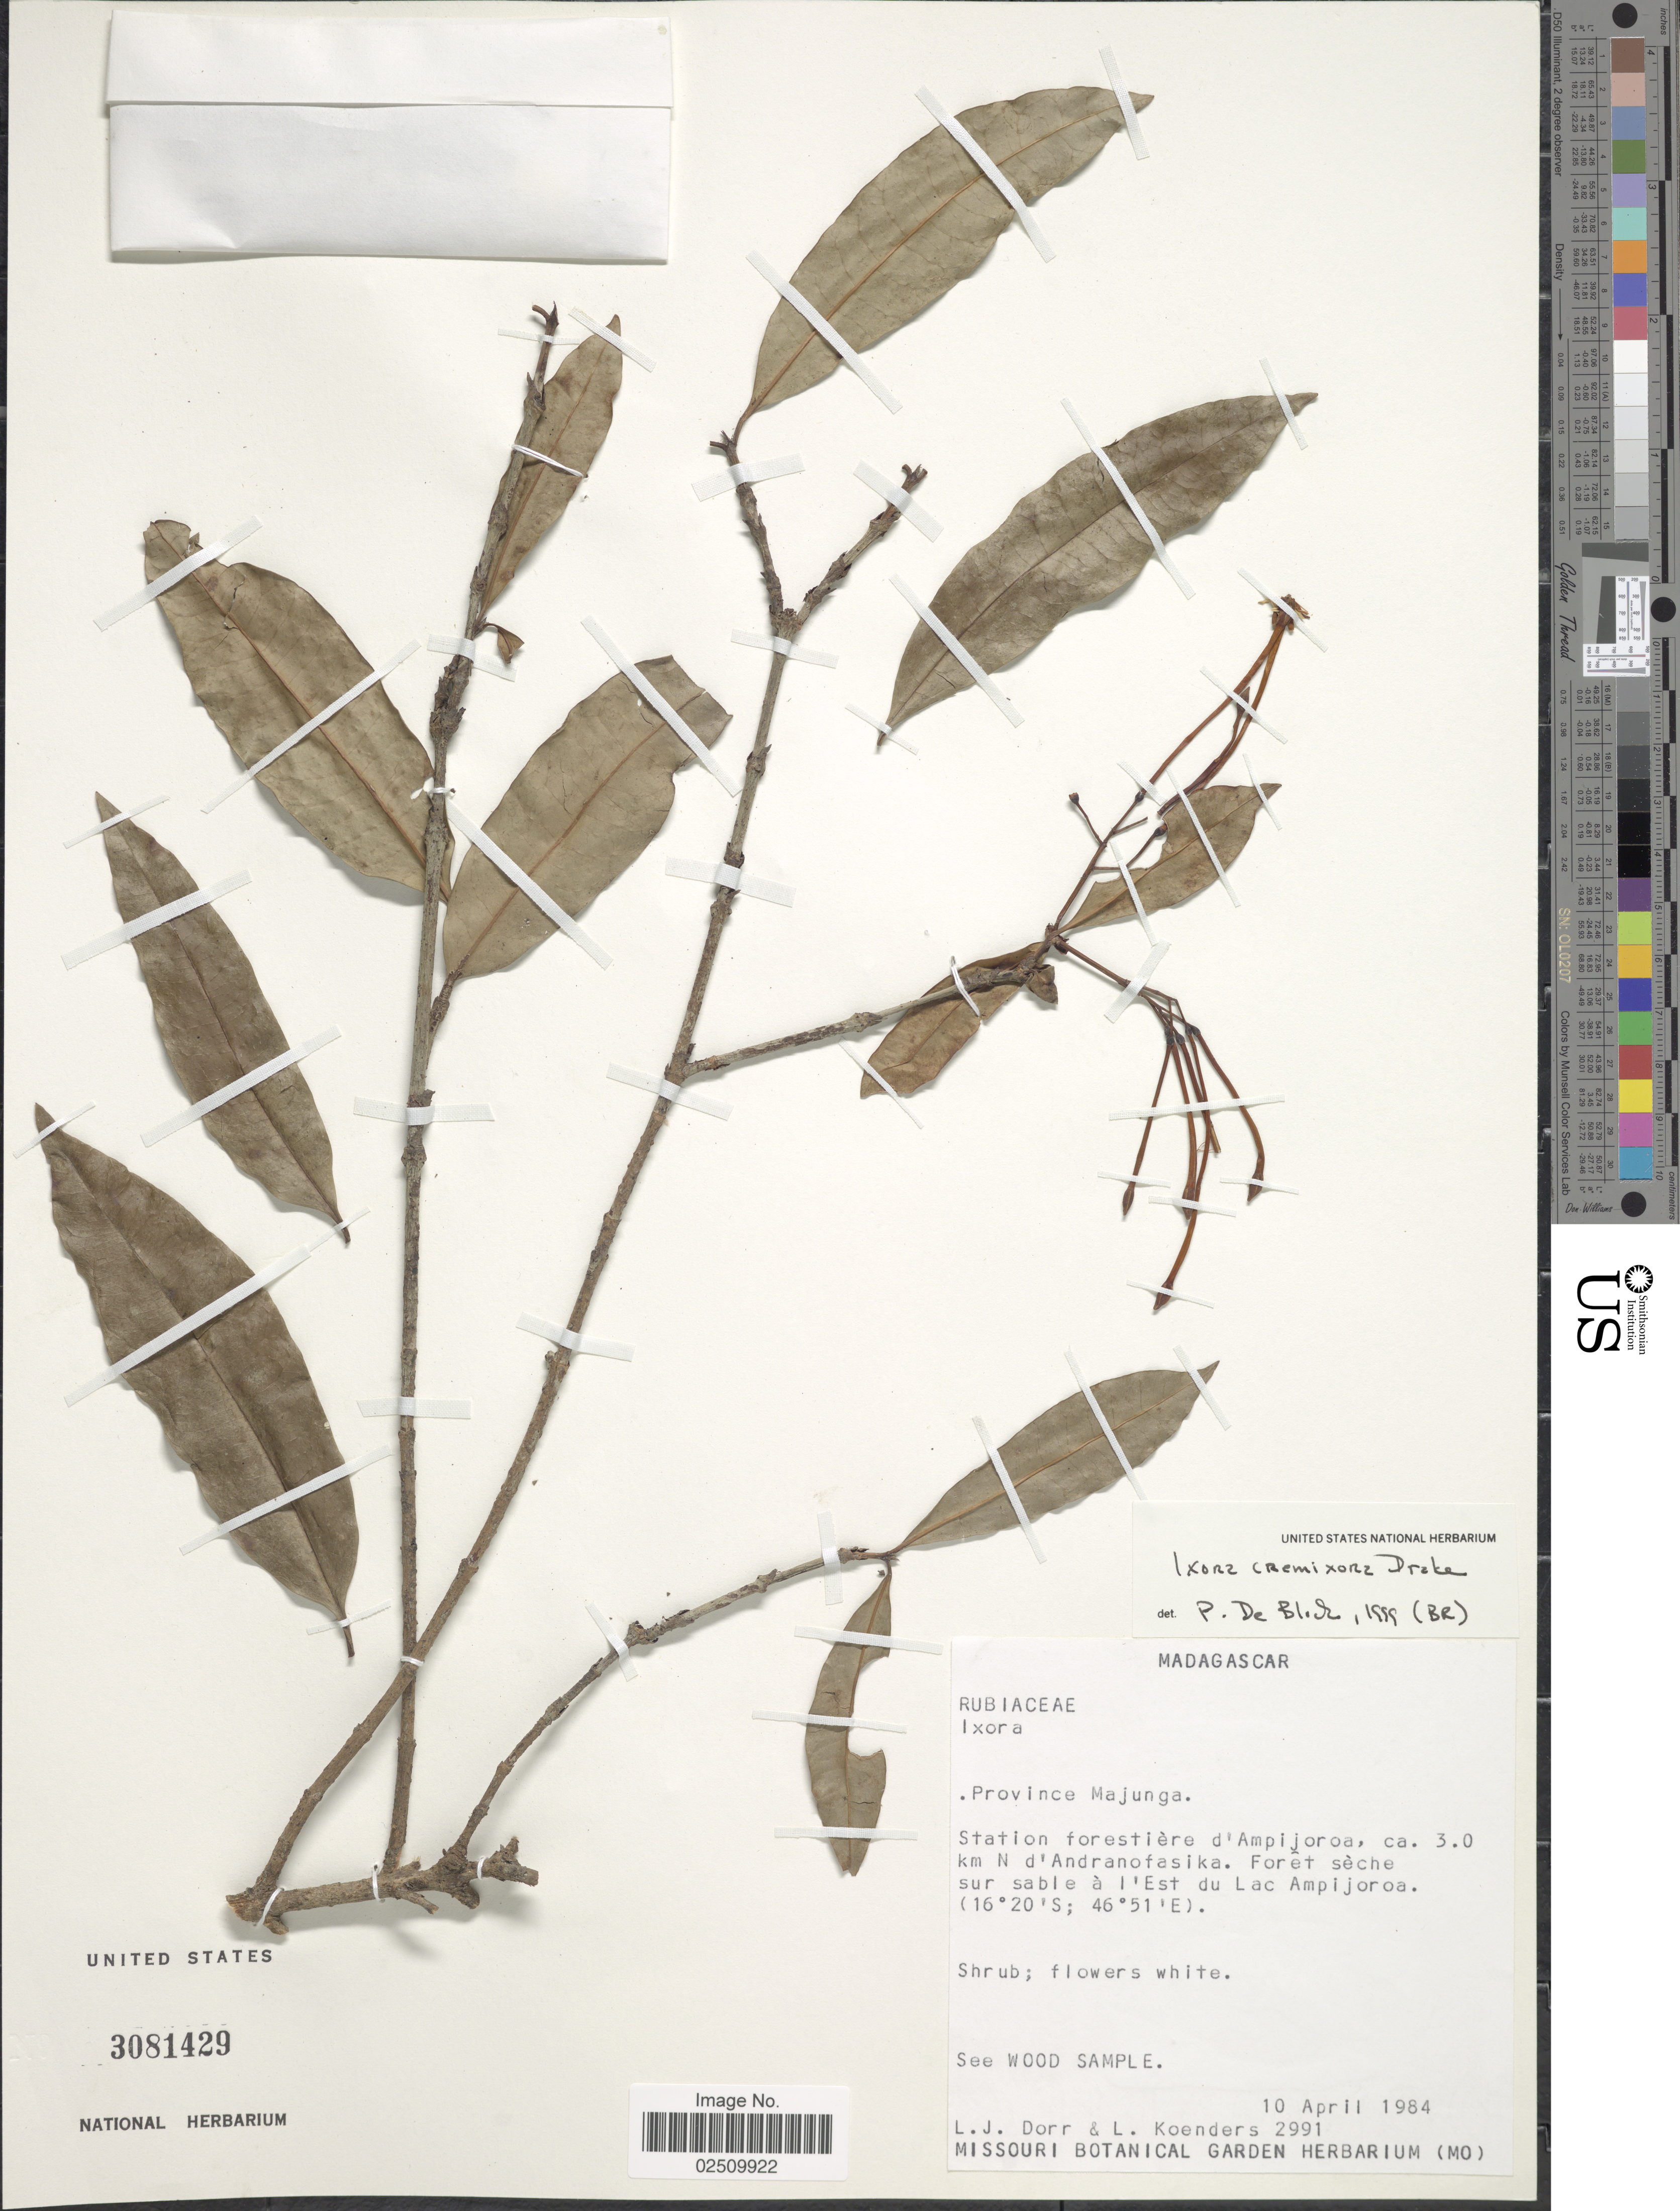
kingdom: Plantae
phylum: Tracheophyta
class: Magnoliopsida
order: Gentianales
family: Rubiaceae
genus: Ixora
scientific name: Ixora cremixora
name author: Drake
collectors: L. J. Dorr & L. Koenders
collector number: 2991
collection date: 1984-04-10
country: Madagascar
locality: Province Majunga. Station forestiere d'Ampijoroa, ca. 3.0 km N d'Andranofasika. Foret seche sur sable a l'Est Lac Ampijoroa.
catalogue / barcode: US 3081429